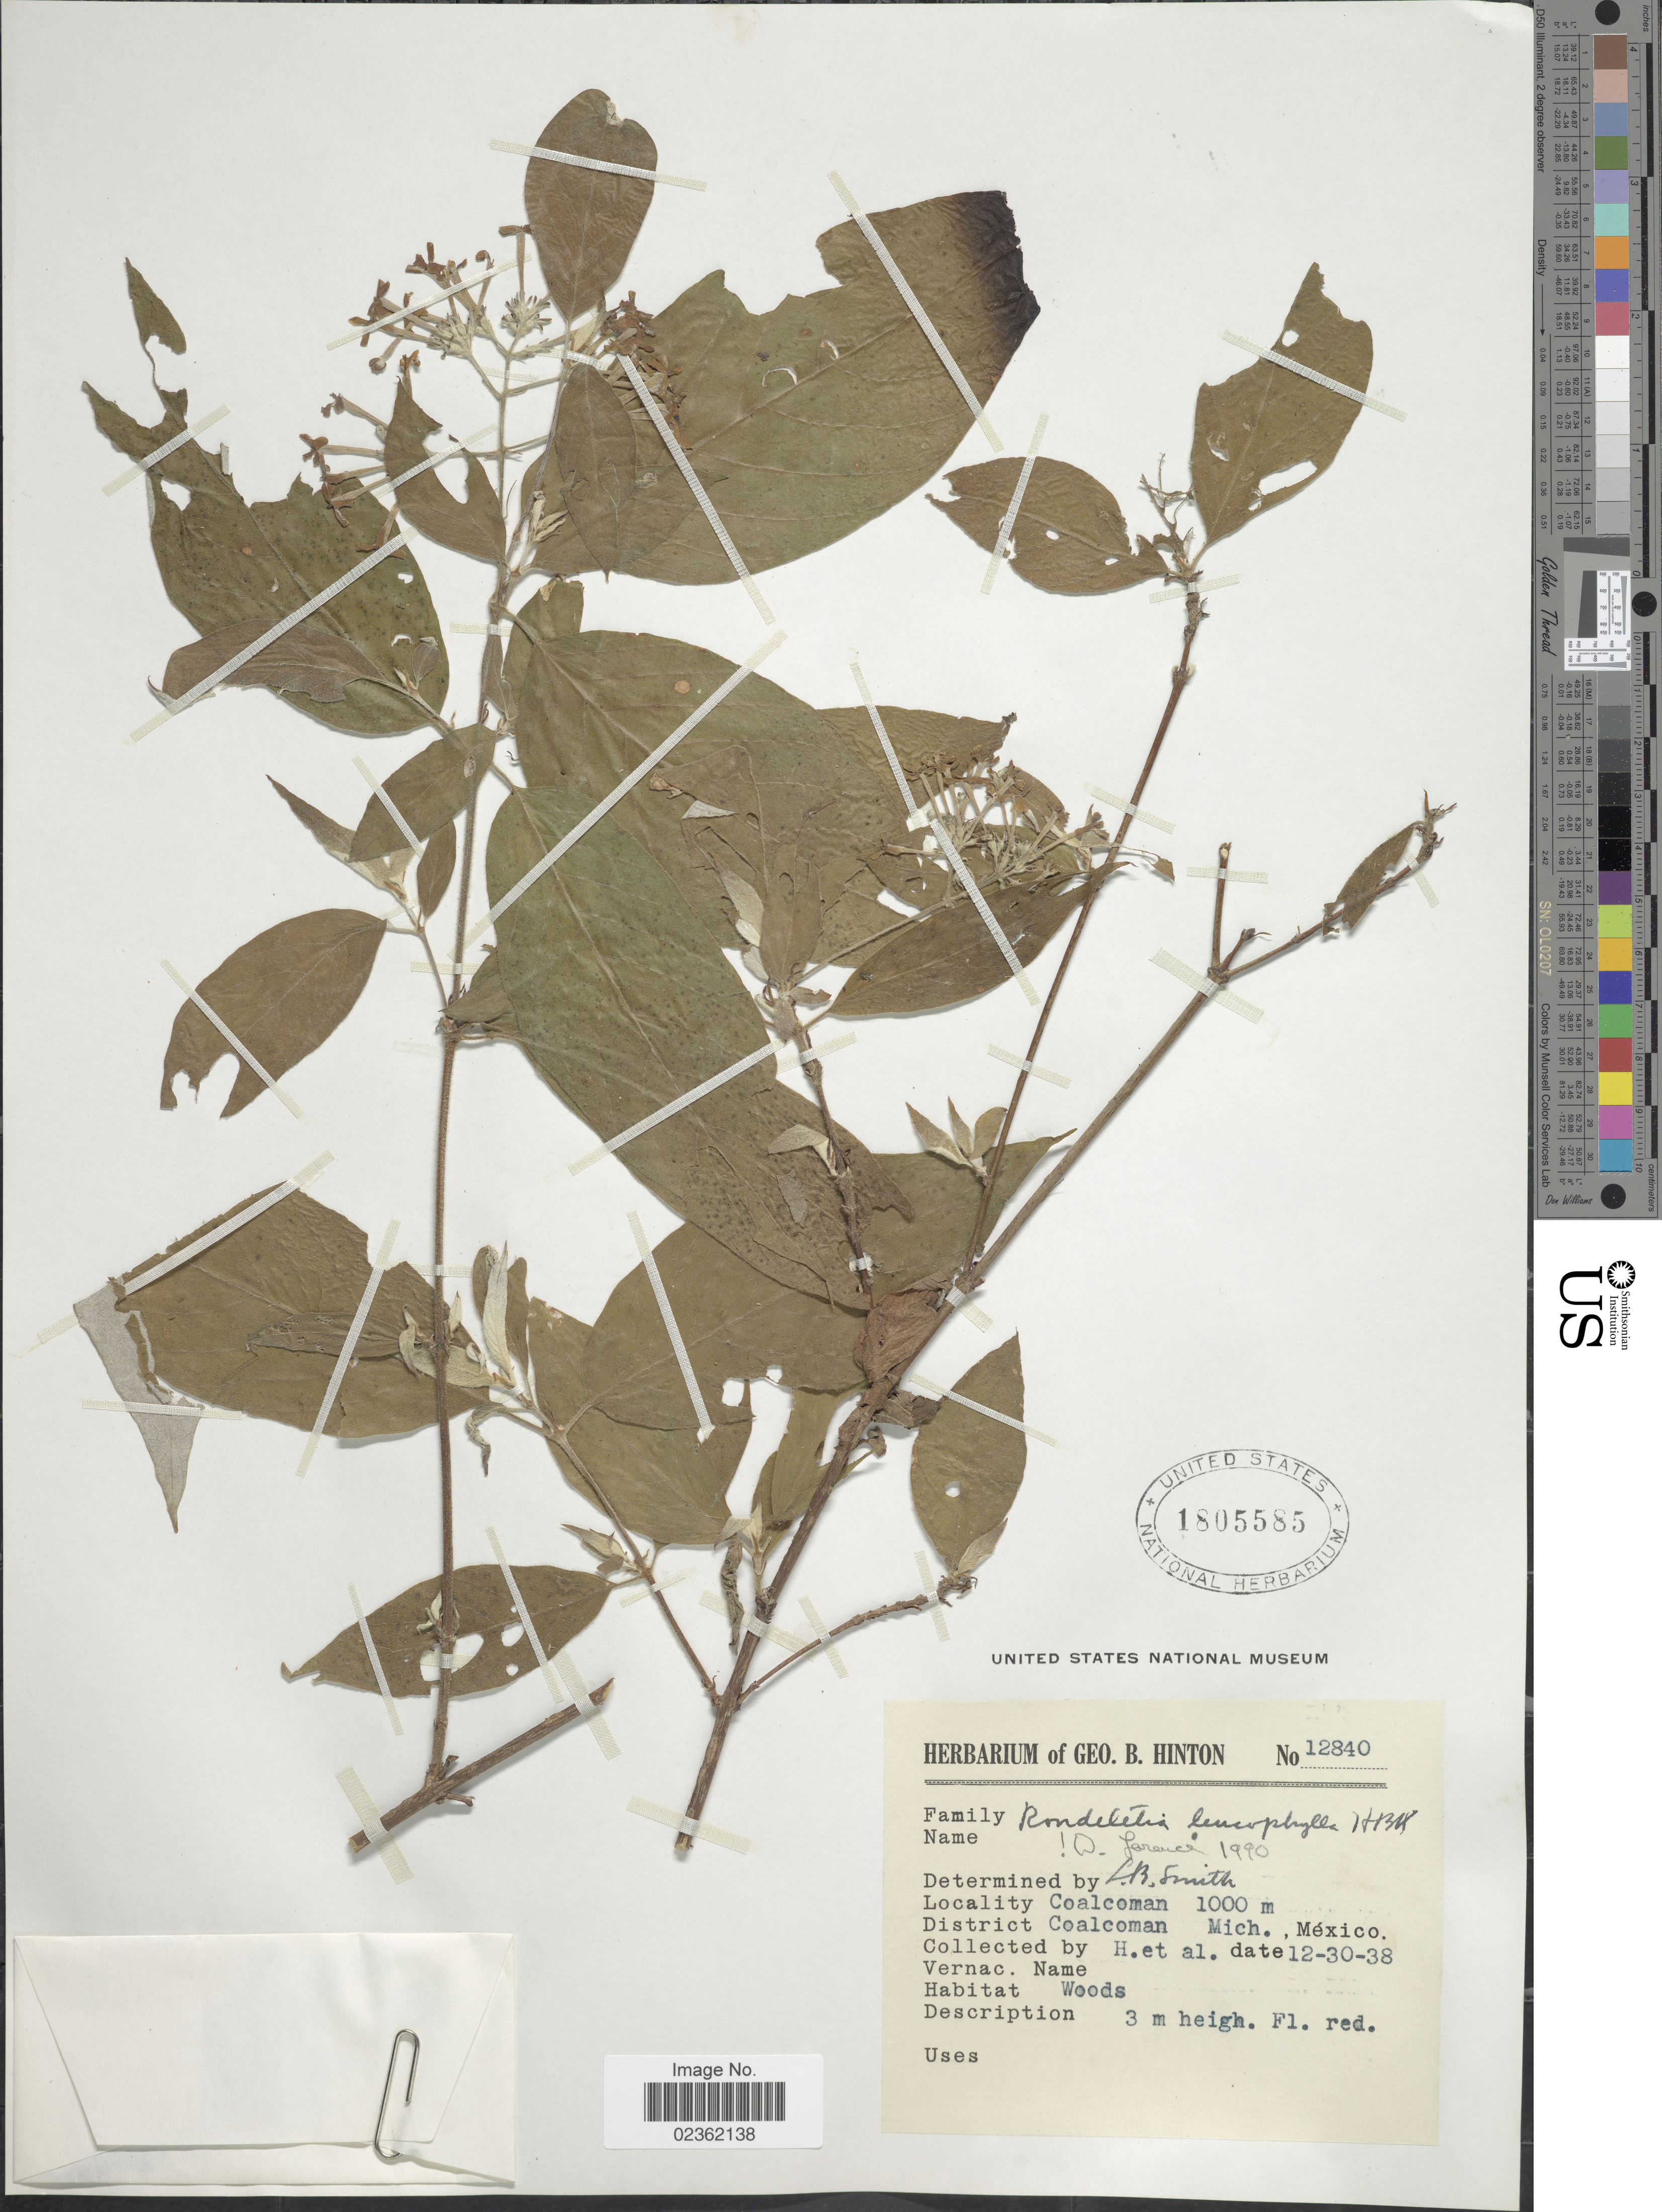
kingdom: Plantae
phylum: Tracheophyta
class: Magnoliopsida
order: Gentianales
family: Rubiaceae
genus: Rondeletia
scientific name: Rondeletia leucophylla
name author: Kunth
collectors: G. B. Hinton & et al.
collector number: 12840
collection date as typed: Transcribed d/m/y: 30/12/38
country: Mexico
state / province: Michoacán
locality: Coalcoman, District Coalcoman.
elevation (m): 1000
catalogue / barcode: US 1805585